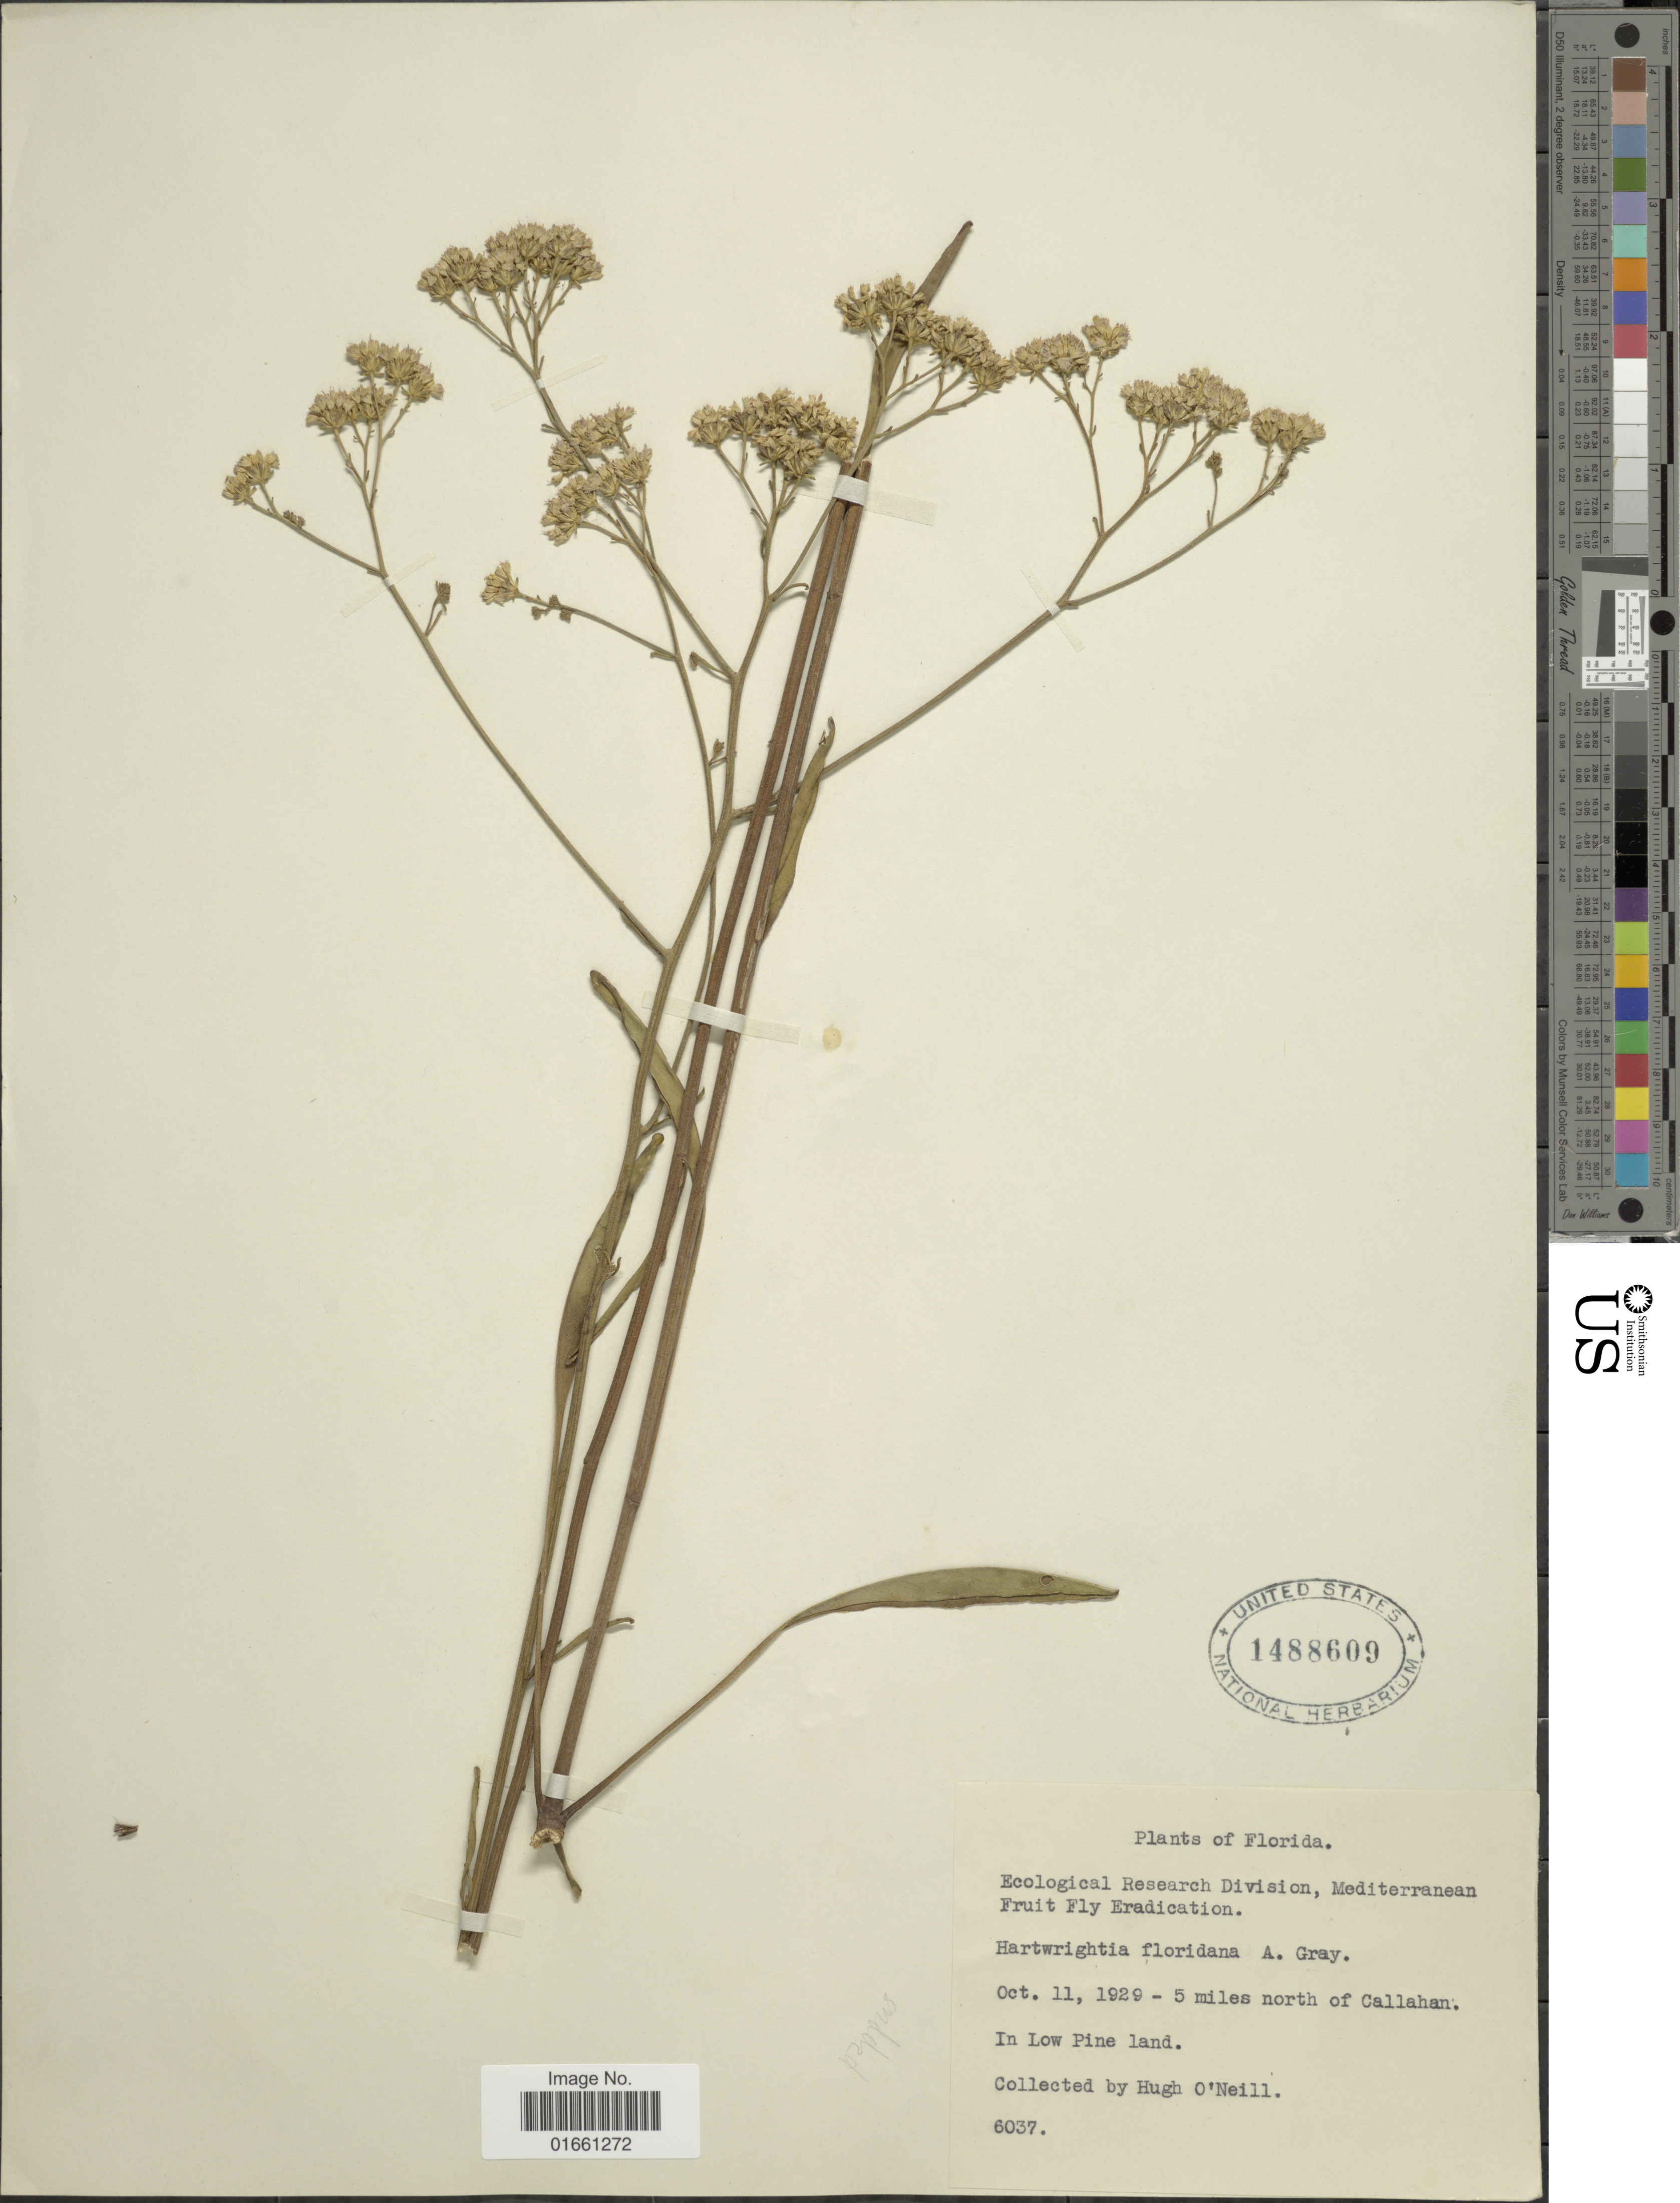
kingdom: Plantae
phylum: Tracheophyta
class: Magnoliopsida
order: Asterales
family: Asteraceae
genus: Hartwrightia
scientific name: Hartwrightia floridana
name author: A. Gray ex S. Watson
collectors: H. O'Neill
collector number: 6037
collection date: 1929-10-11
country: United States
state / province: Florida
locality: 5 miles north of Callahan.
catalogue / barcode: US 1488609